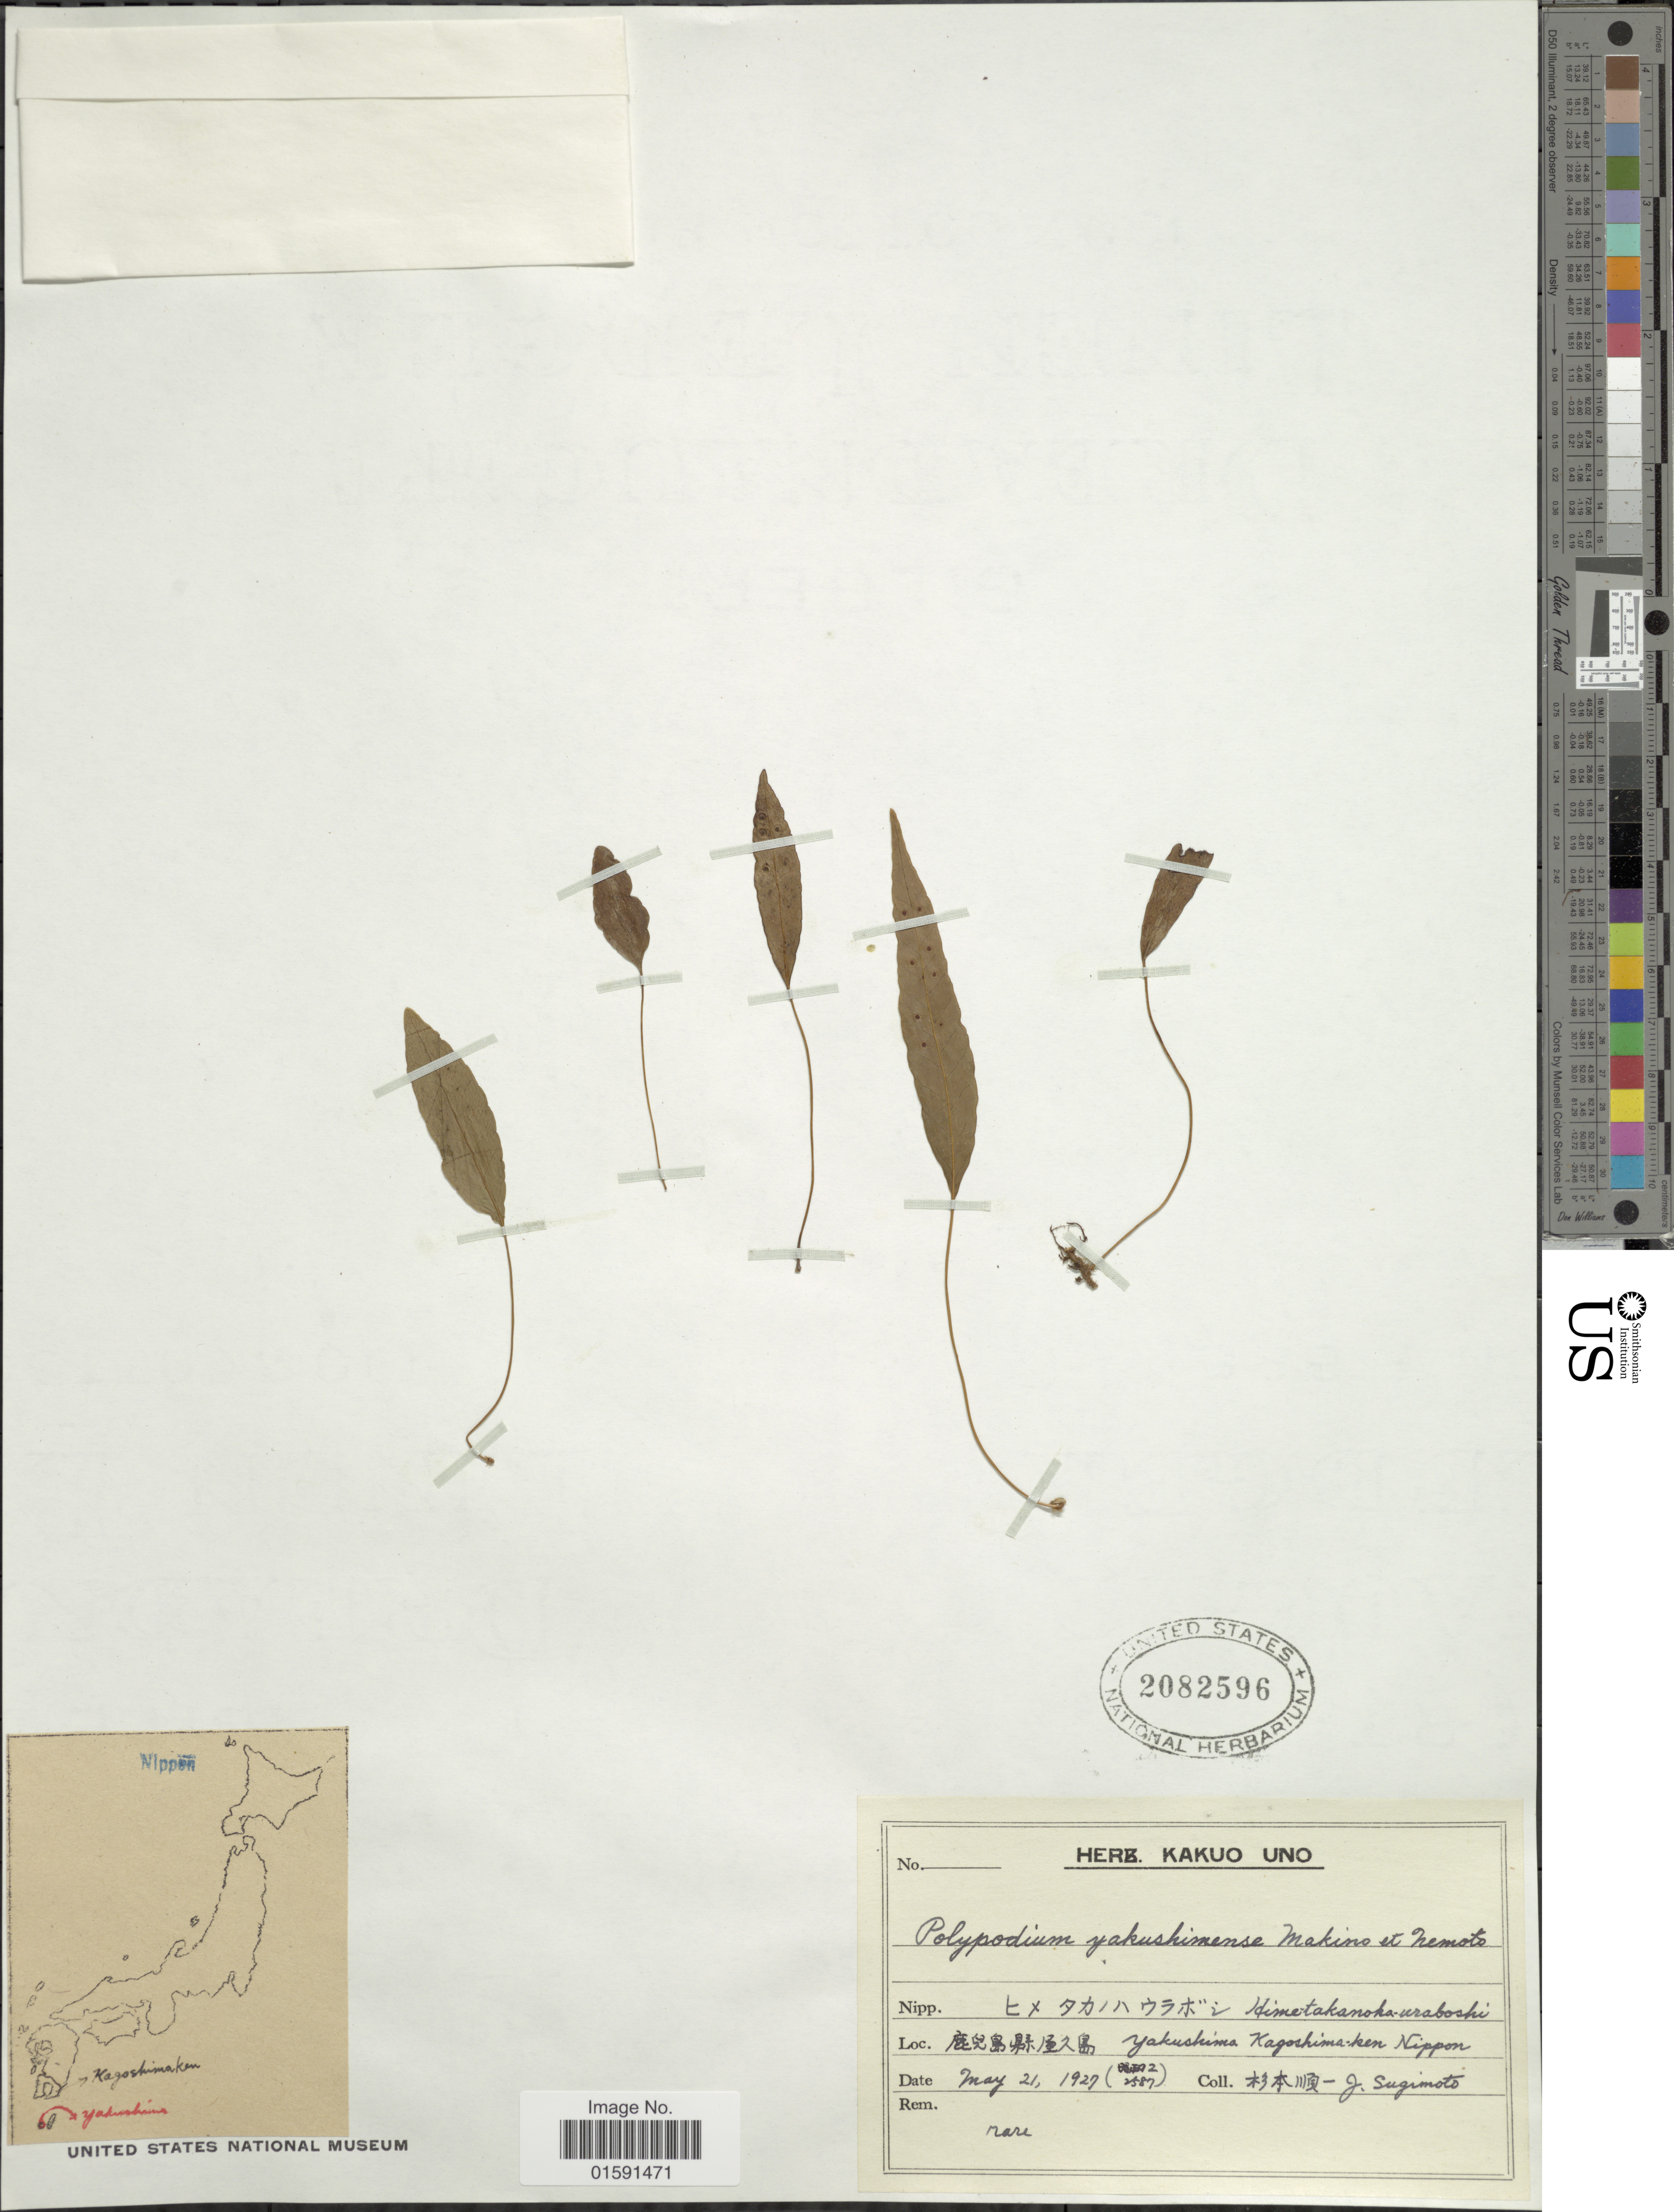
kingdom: Plantae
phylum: Tracheophyta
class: Polypodiopsida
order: Polypodiales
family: Polypodiaceae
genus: Selliguea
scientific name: Selliguea yakushimensis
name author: (Makino) Fraser-Jenk.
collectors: J. Sugimoto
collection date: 1929-05-21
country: Japan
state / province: Kagosima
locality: Yakushima, Kagoshima-ken Nippon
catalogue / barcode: US 2082596